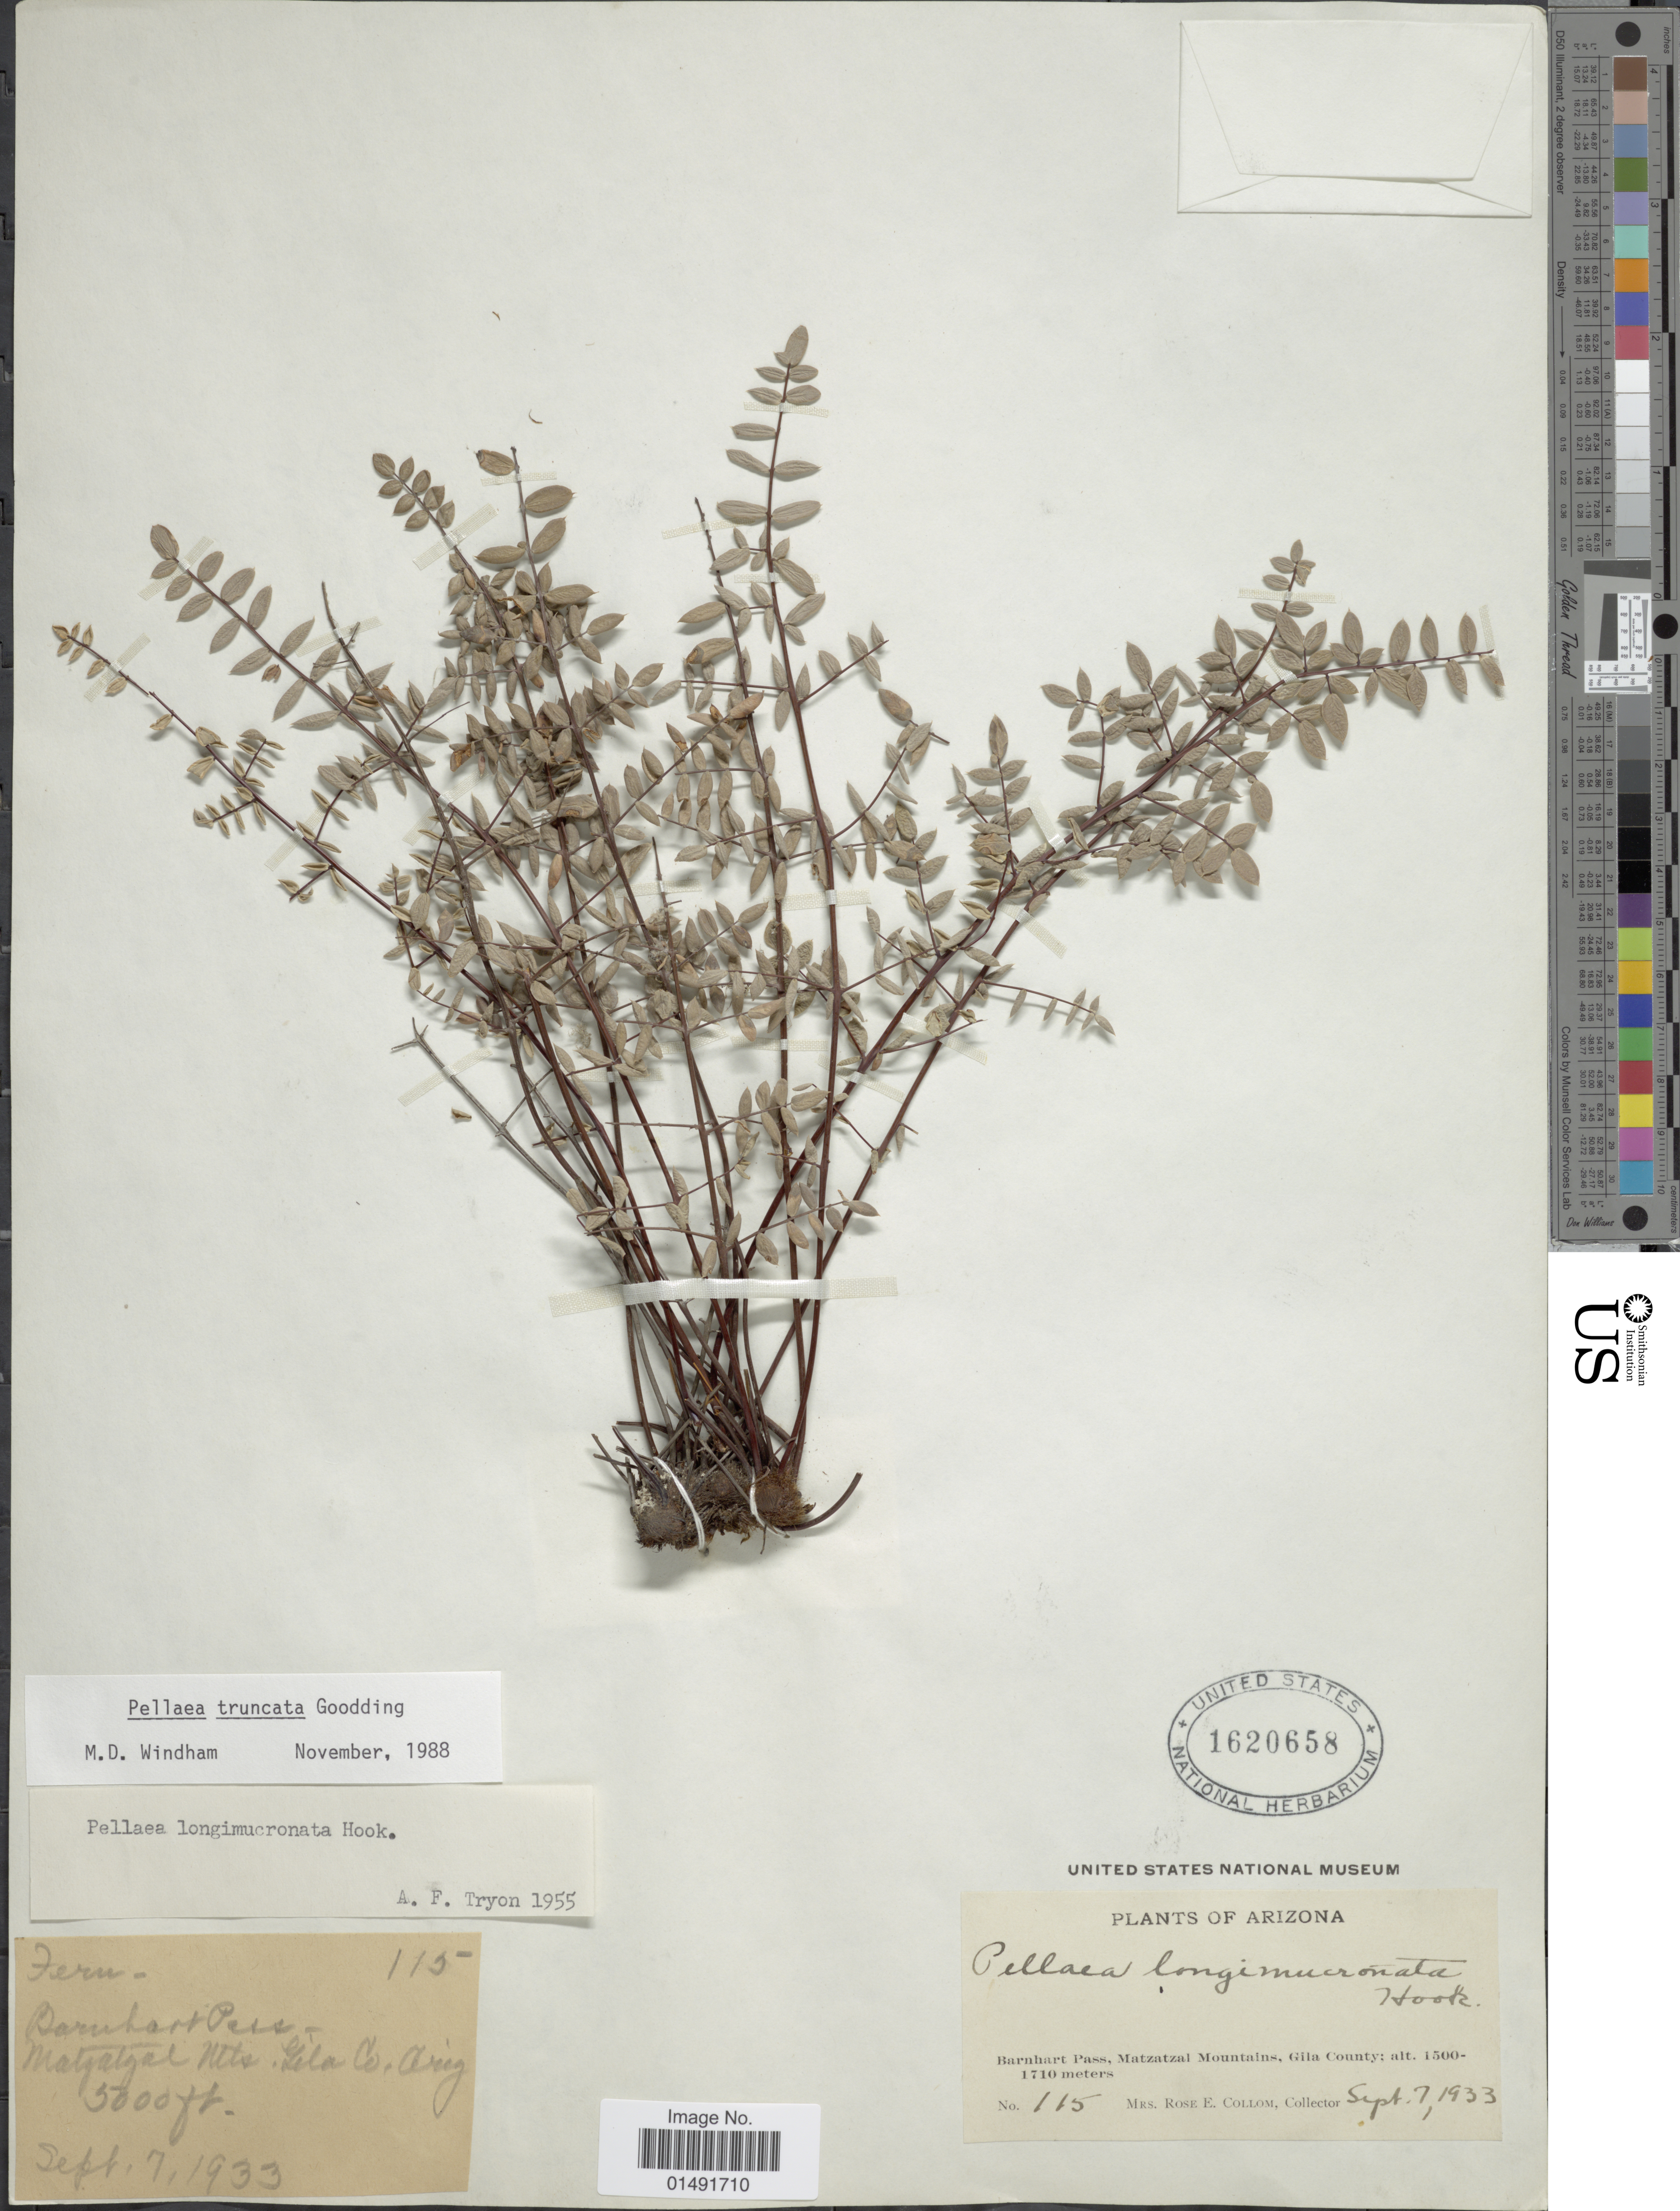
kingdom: Plantae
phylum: Tracheophyta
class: Polypodiopsida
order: Polypodiales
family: Pteridaceae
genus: Pellaea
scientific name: Pellaea truncata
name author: Goodd.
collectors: R. E. Collom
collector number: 115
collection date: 1933-09-07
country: United States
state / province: Arizona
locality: Barnhart Pass, Matzatal Mountains, Gila County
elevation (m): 1500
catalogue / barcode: US 1620658